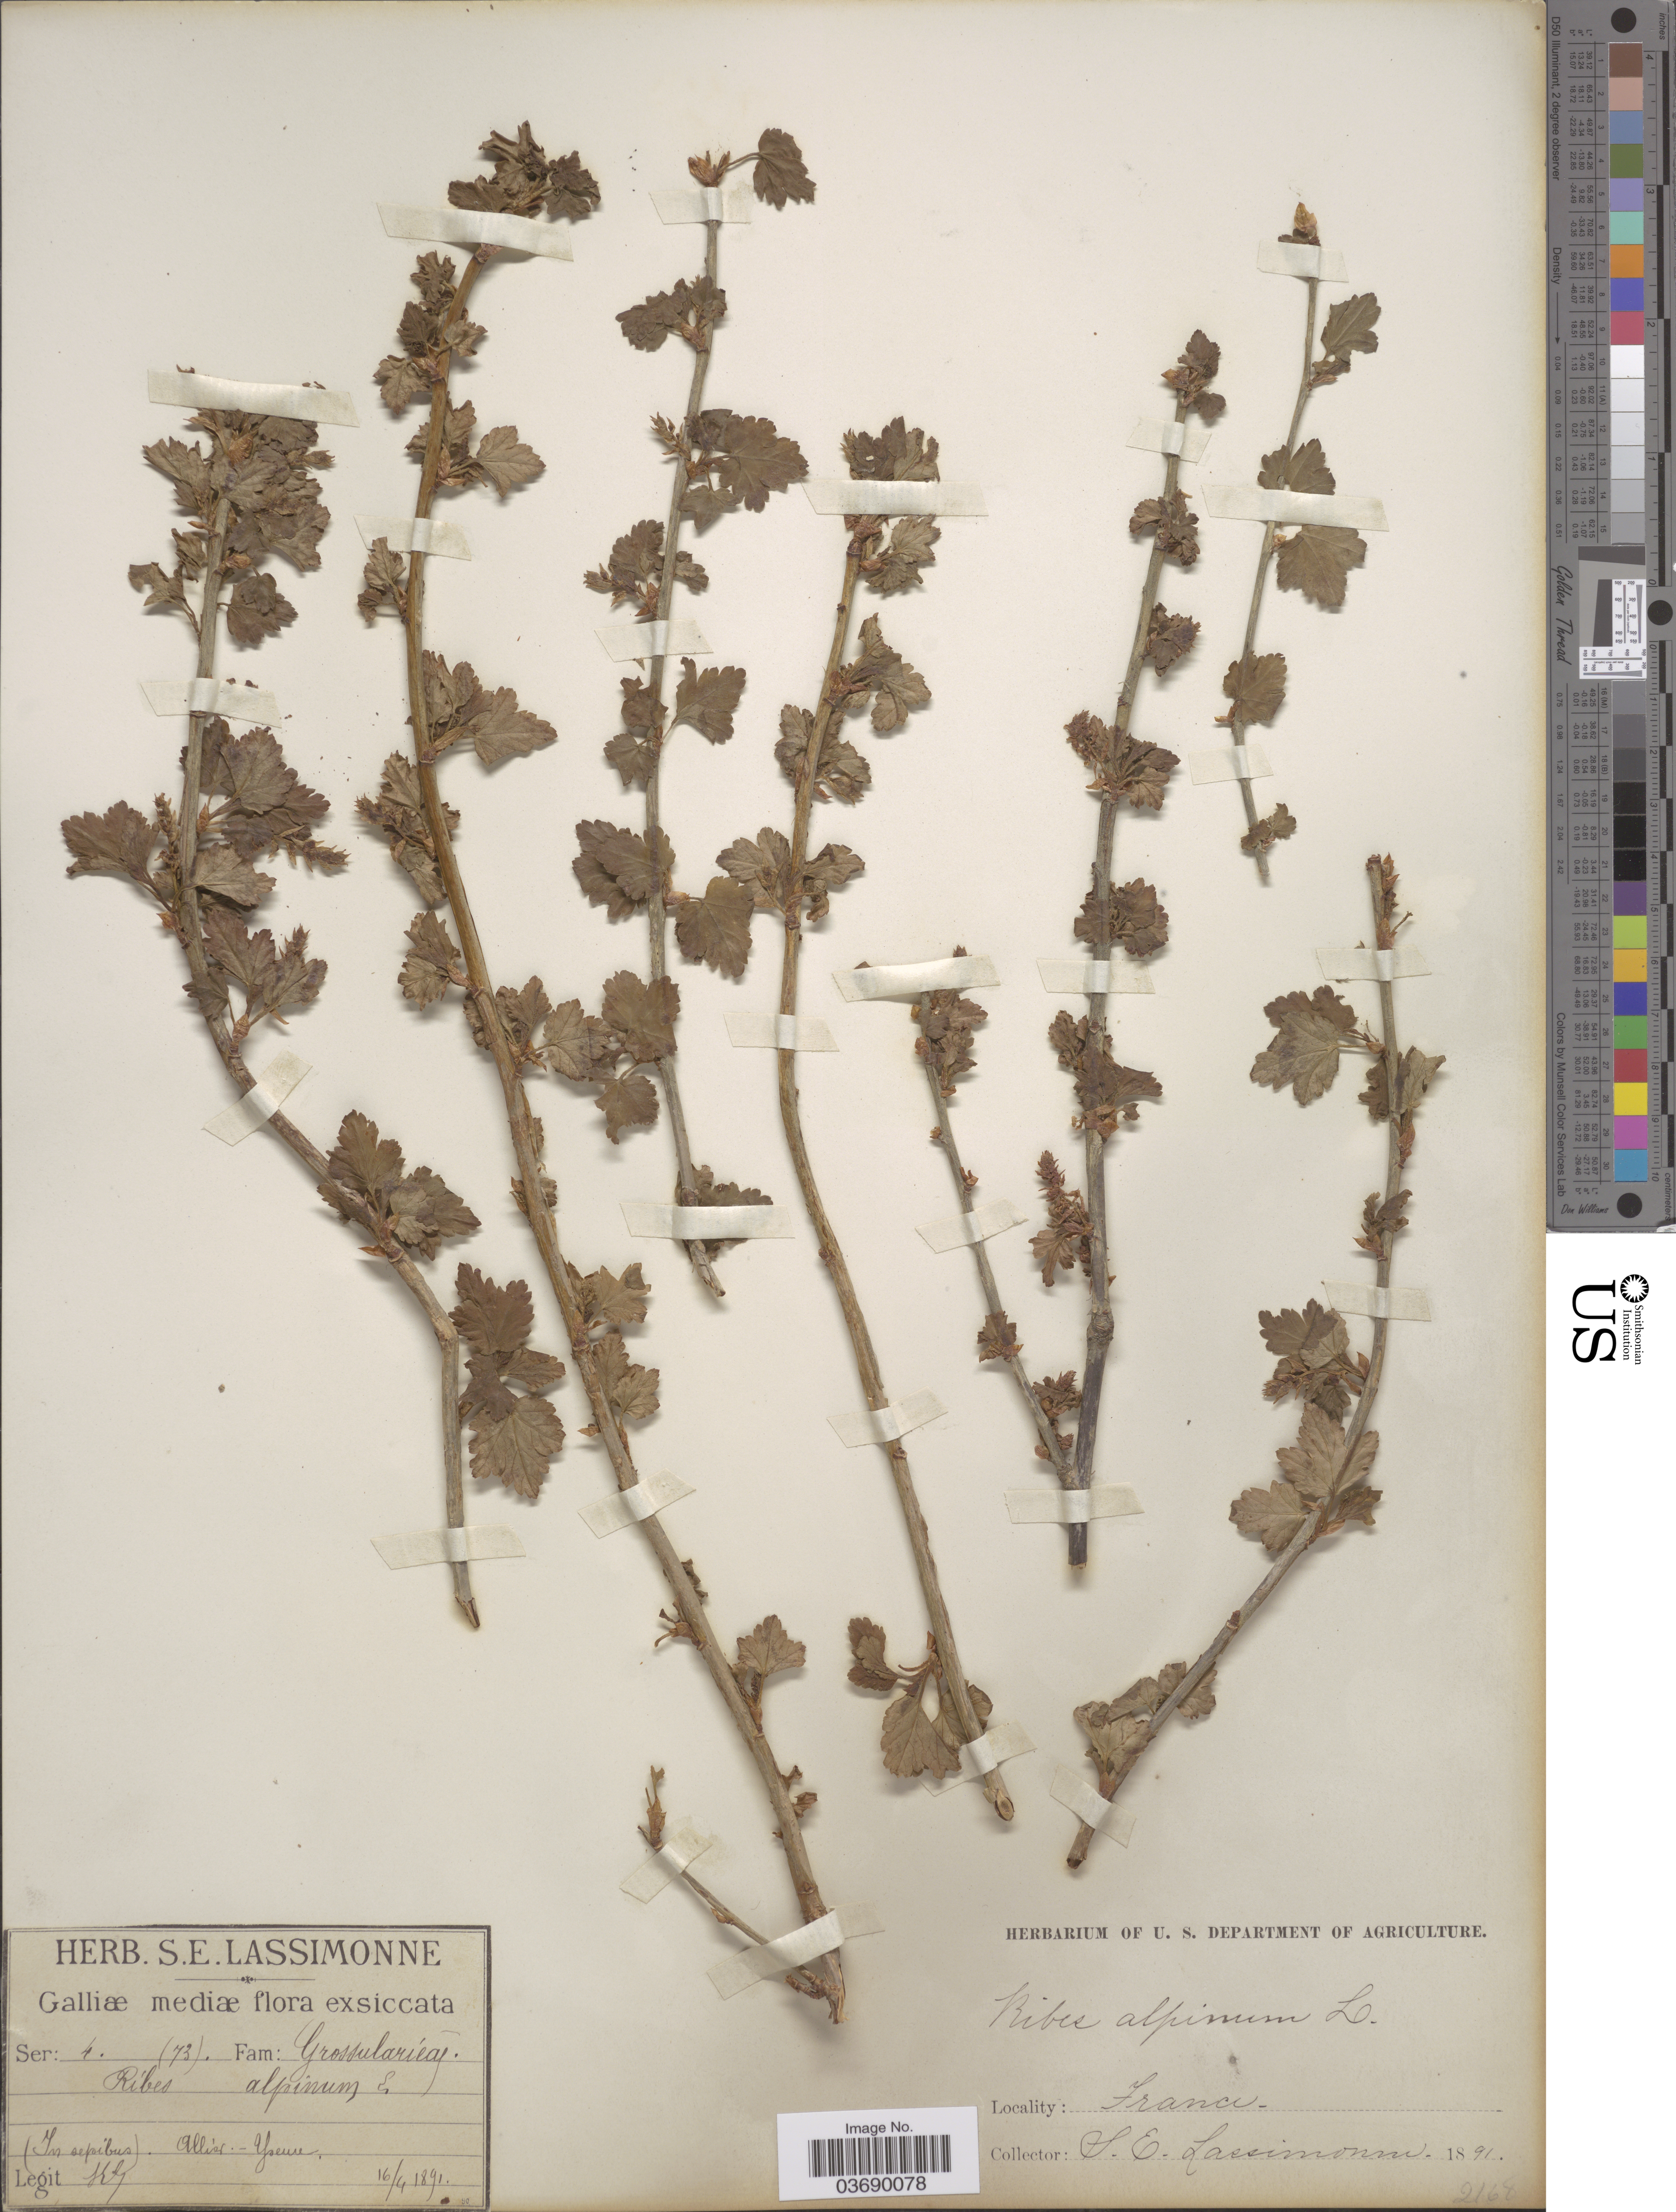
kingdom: Plantae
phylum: Tracheophyta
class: Magnoliopsida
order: Saxifragales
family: Grossulariaceae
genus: Ribes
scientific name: Ribes alpinum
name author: L.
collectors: S. Lassimonne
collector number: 4(73)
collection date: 1891-04-16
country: France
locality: Galliæ mediæ. Allier-Yseure.